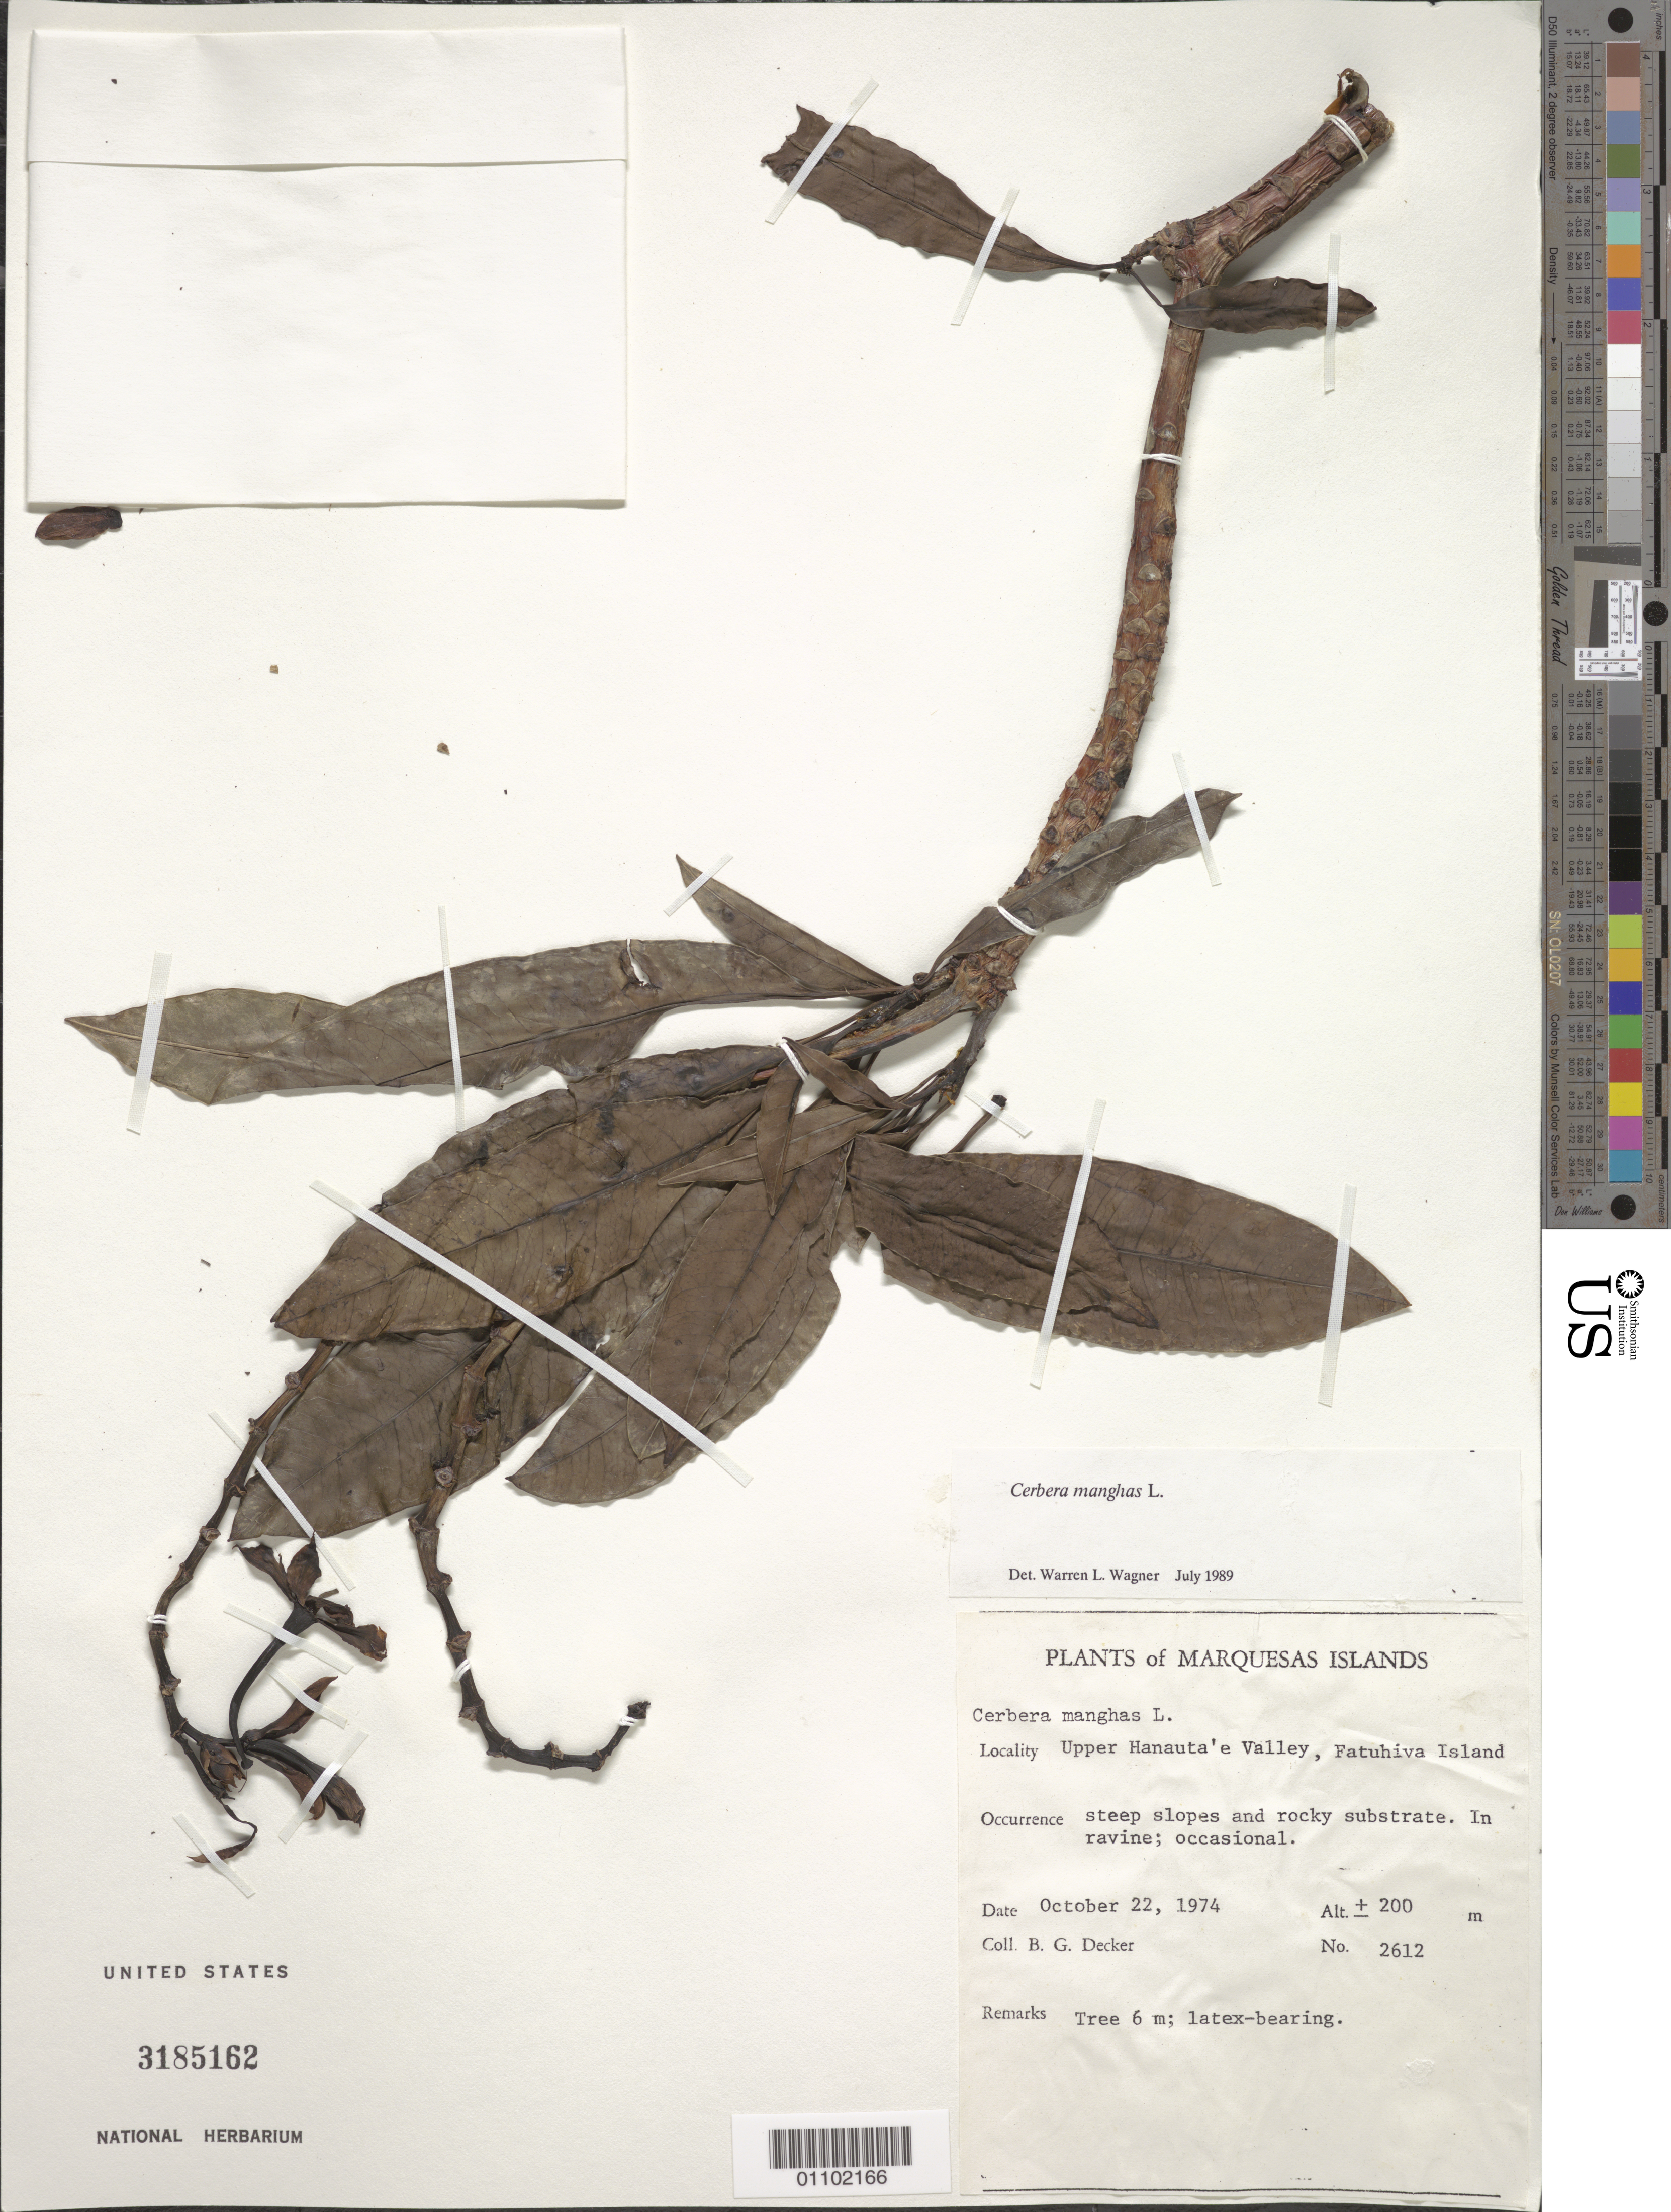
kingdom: Plantae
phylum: Tracheophyta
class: Magnoliopsida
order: Gentianales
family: Apocynaceae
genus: Cerbera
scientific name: Cerbera manghas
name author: L.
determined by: Wagner, W. L., (BOT), Smithsonian Institution - National Museum of Natural History (UNITED STATES)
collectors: B. G. Decker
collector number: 2612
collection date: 1974-10-22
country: French Polynesia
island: Fatu Hiva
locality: Upper Hanauta'e Valley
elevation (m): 200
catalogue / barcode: US 3185162